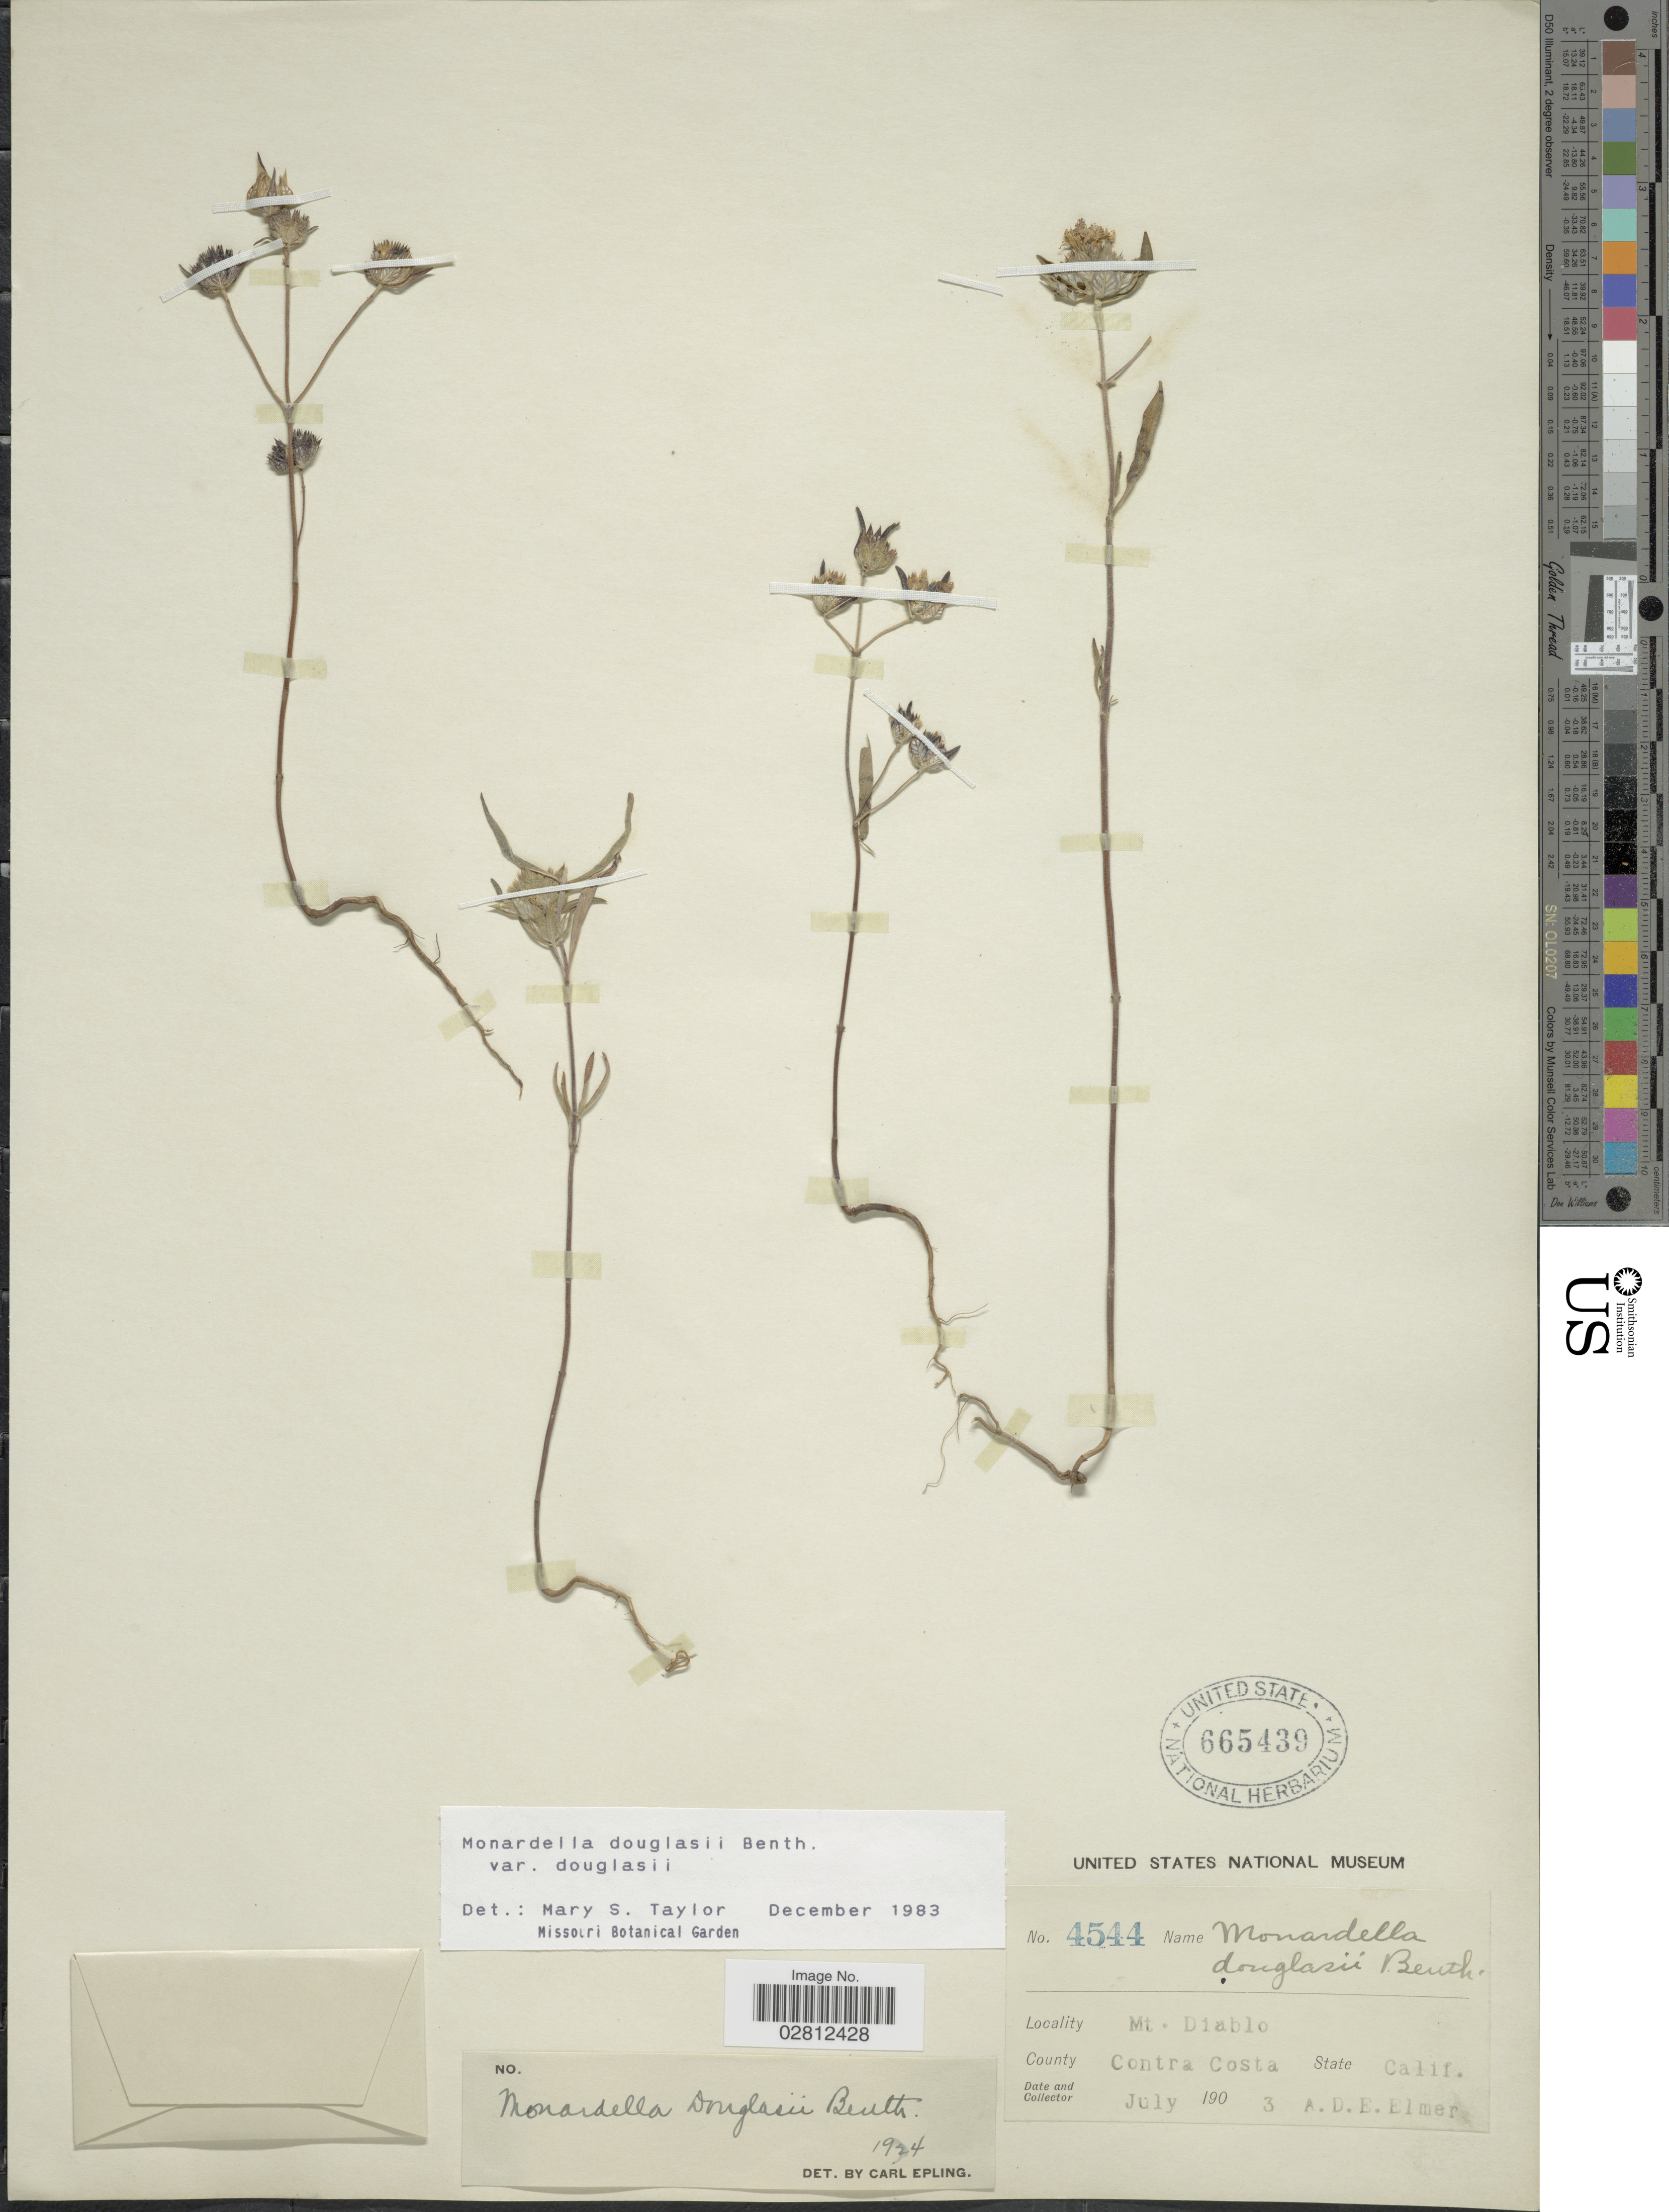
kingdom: Plantae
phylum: Tracheophyta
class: Magnoliopsida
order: Lamiales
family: Lamiaceae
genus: Monardella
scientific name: Monardella douglasii var. douglasii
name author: Benth.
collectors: A. D. E. Elmer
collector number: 4544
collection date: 1903-07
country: United States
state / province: California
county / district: Contra Costa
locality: Mt. Diablo. County Contra Costa.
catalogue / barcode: US 665439